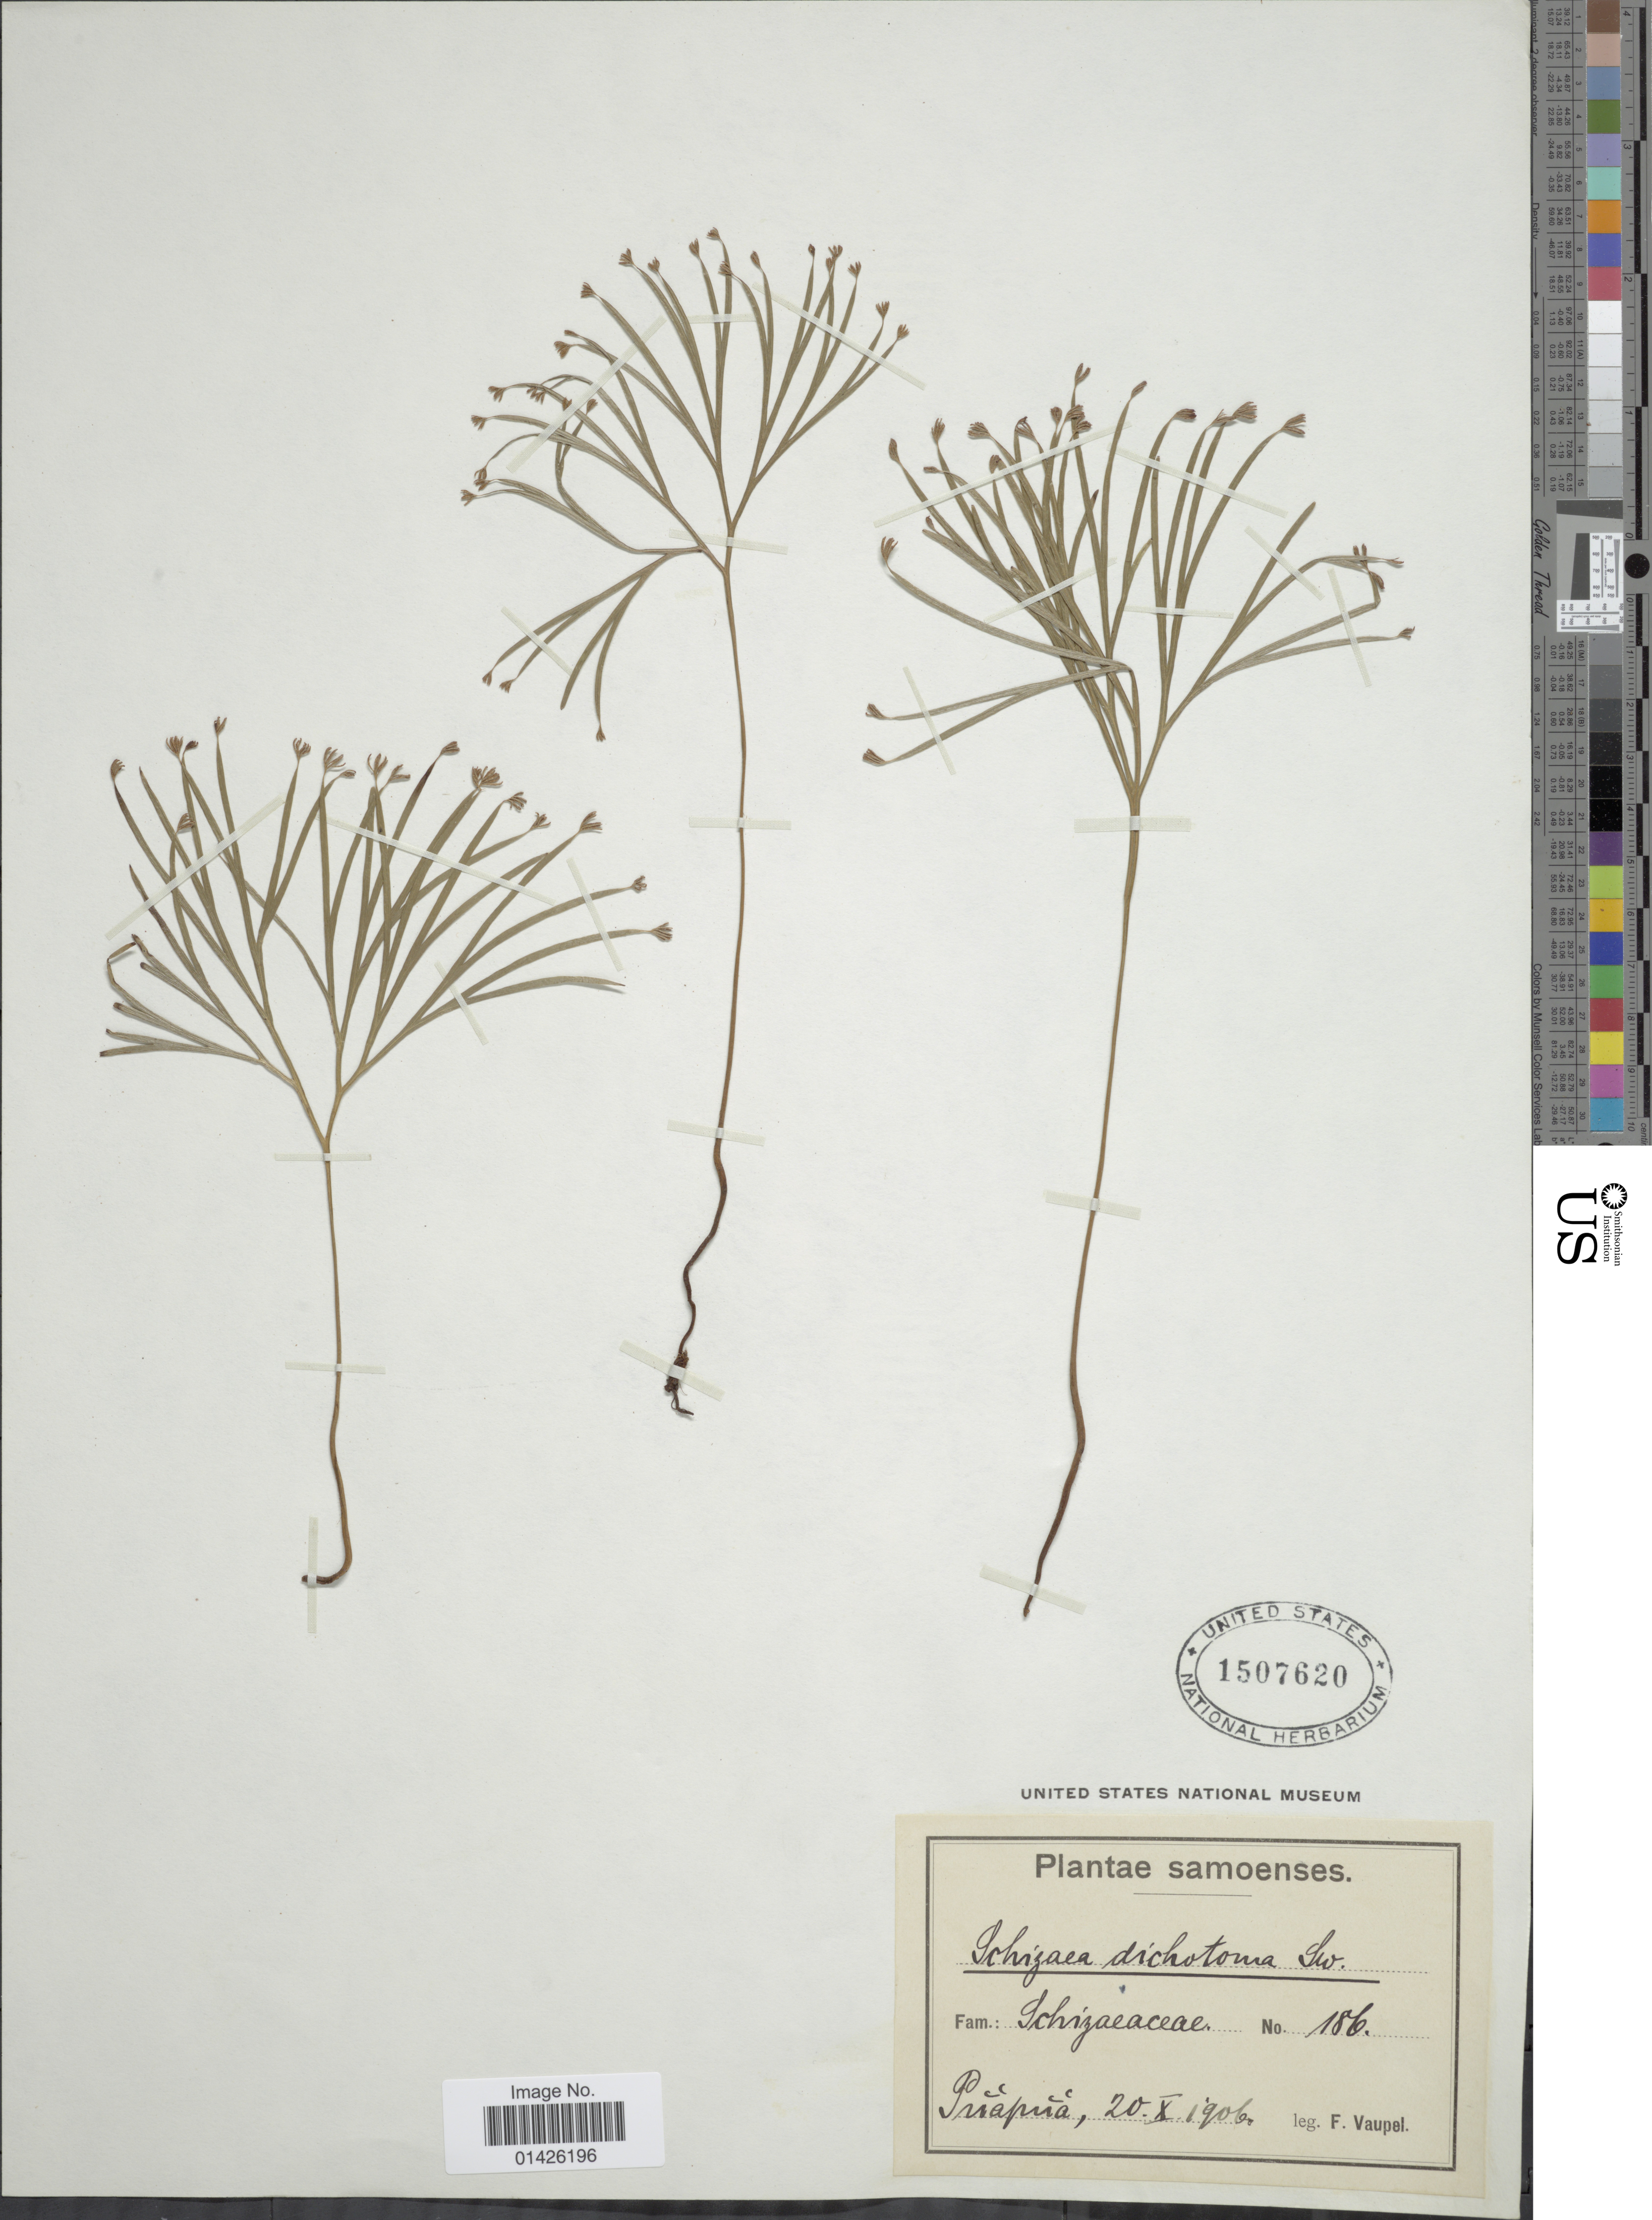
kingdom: Plantae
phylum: Tracheophyta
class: Polypodiopsida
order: Schizaeales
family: Schizaeaceae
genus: Schizaea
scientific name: Schizaea dichotoma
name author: (L.) J. Sm.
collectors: F. Vaupel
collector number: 186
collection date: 1906-10-20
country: Samoa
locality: Samoenses, Priapua [interpreted]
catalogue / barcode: US 1507620